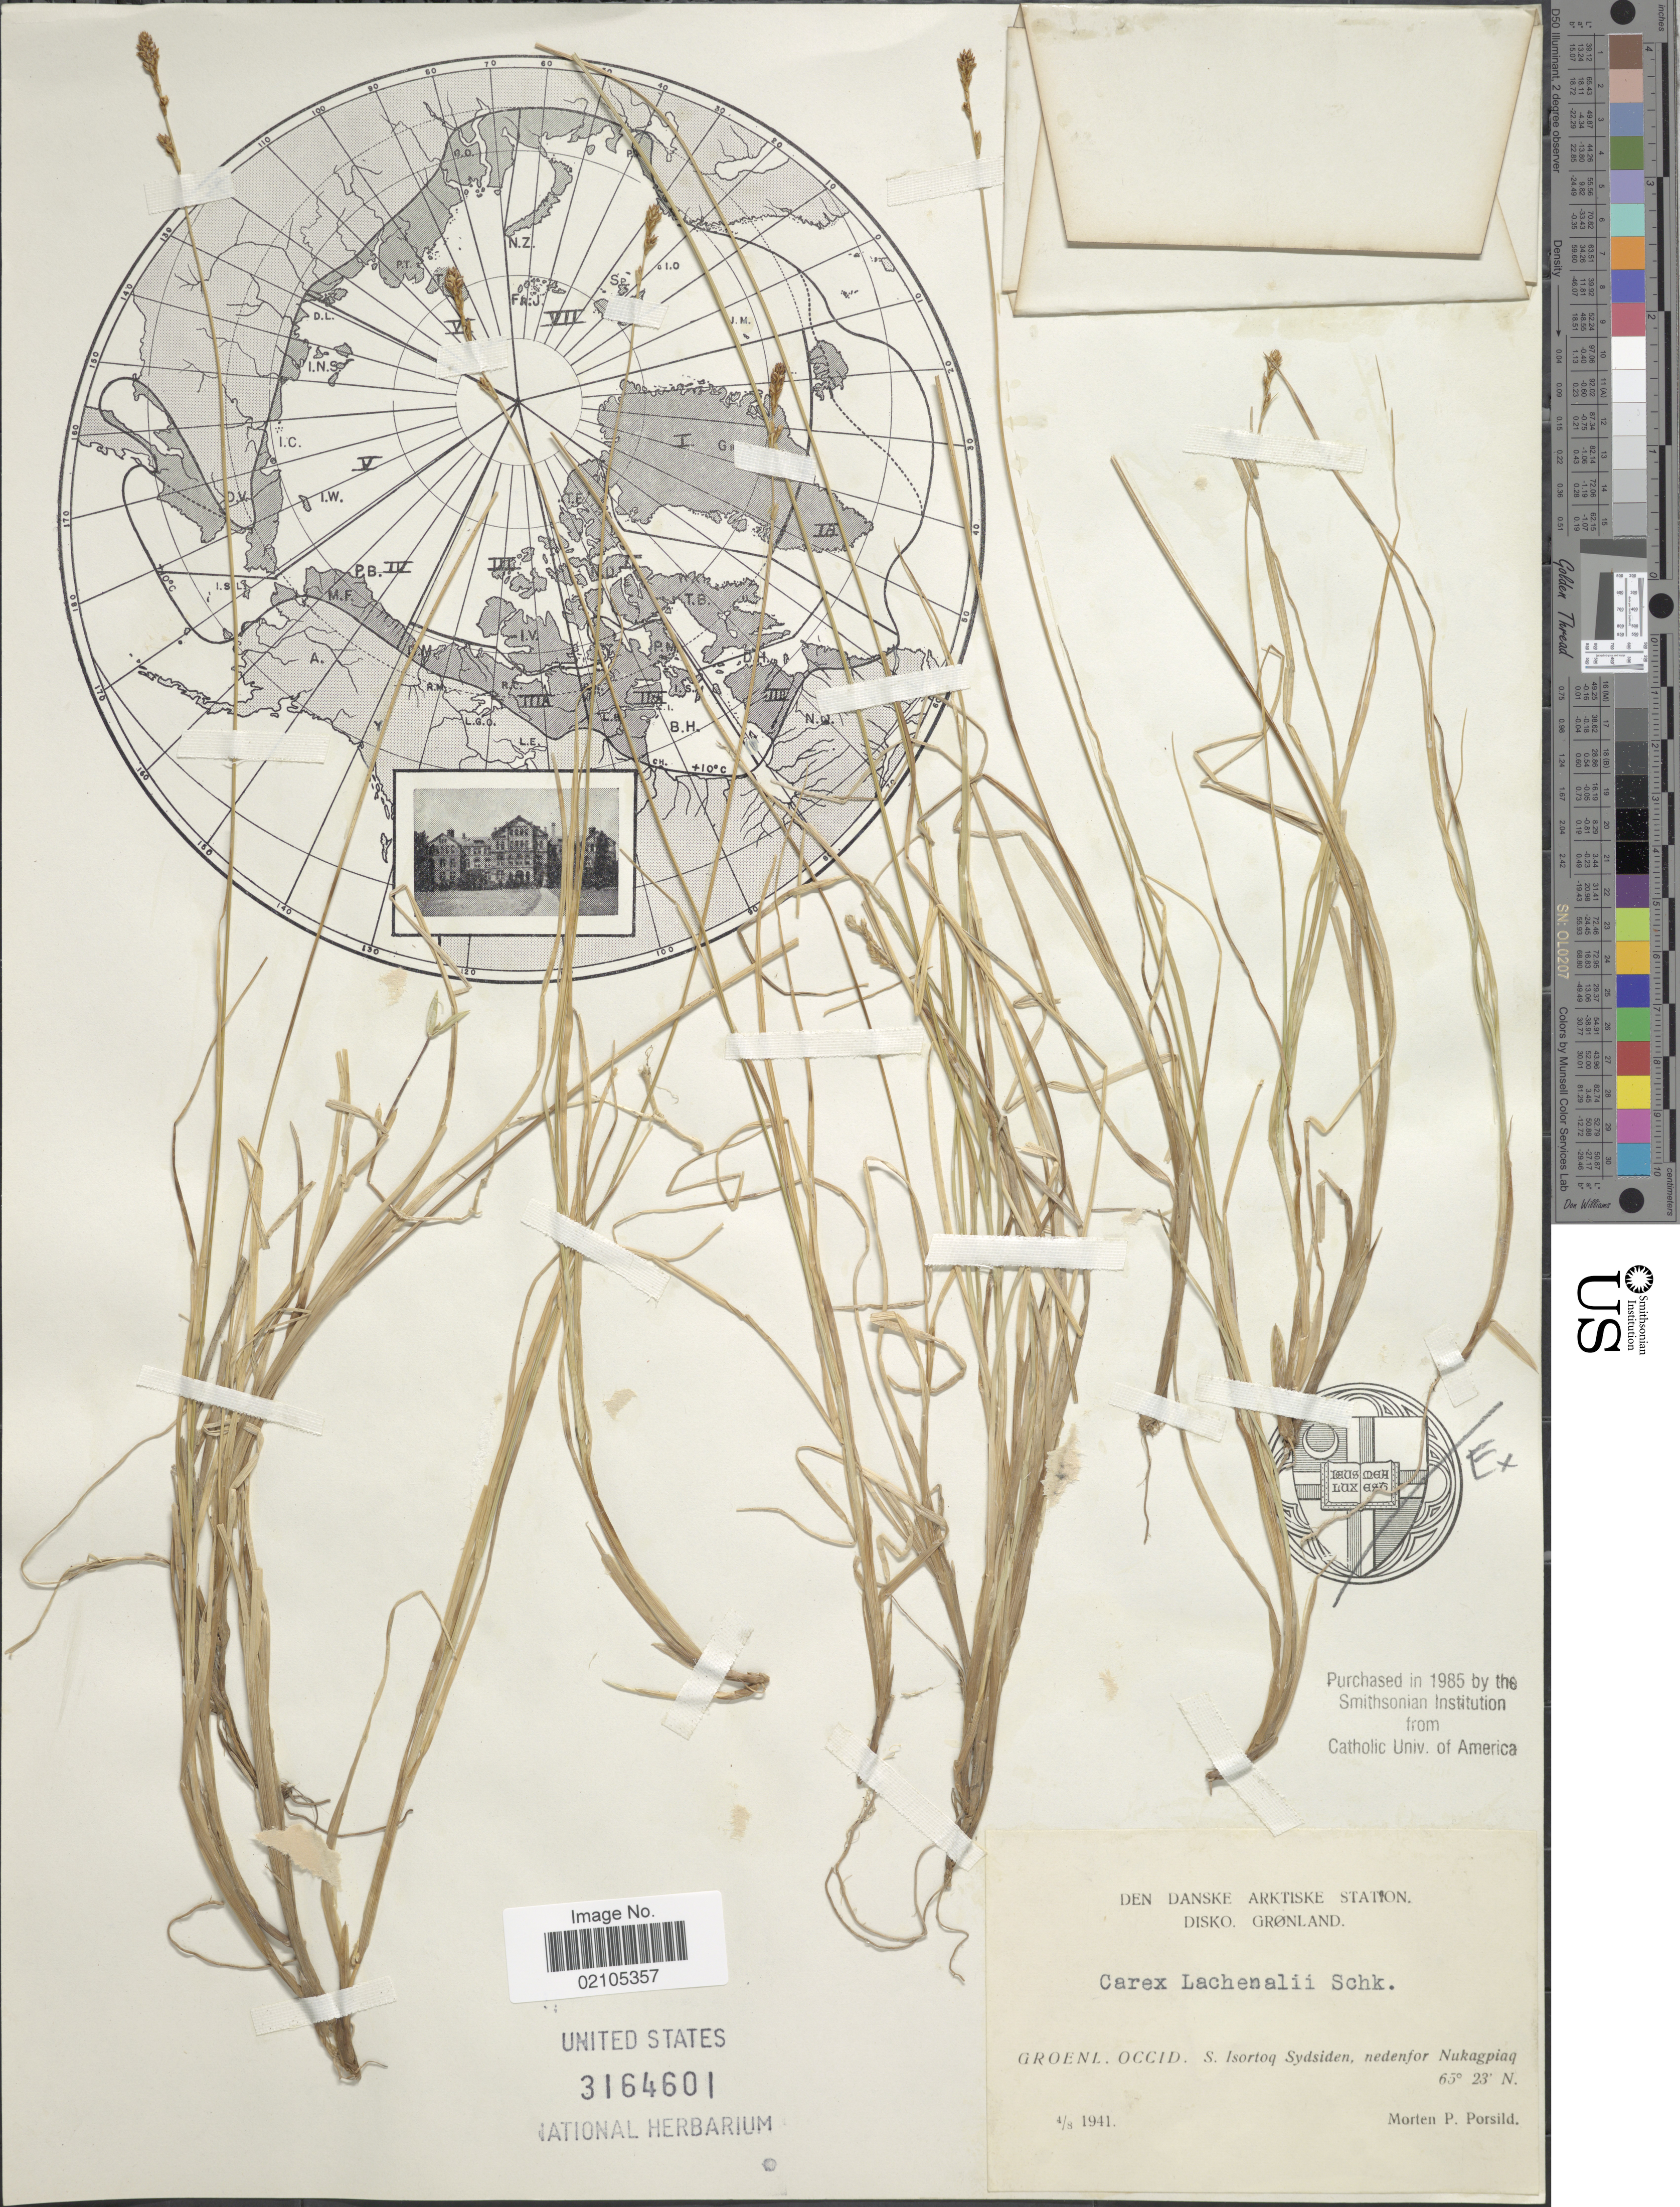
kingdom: Plantae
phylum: Tracheophyta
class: Liliopsida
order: Poales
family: Cyperaceae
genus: Carex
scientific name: Carex lachenalii subsp. lachenalii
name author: Schkuhr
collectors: M. P. Porsild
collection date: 1941-08-04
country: Greenland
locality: Den Danske Arktiske Station. Disko, Gronland. Groenl. Occid. S. Isortoq Sydsiden, nedenfor Nukagpiaq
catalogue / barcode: US 3164601